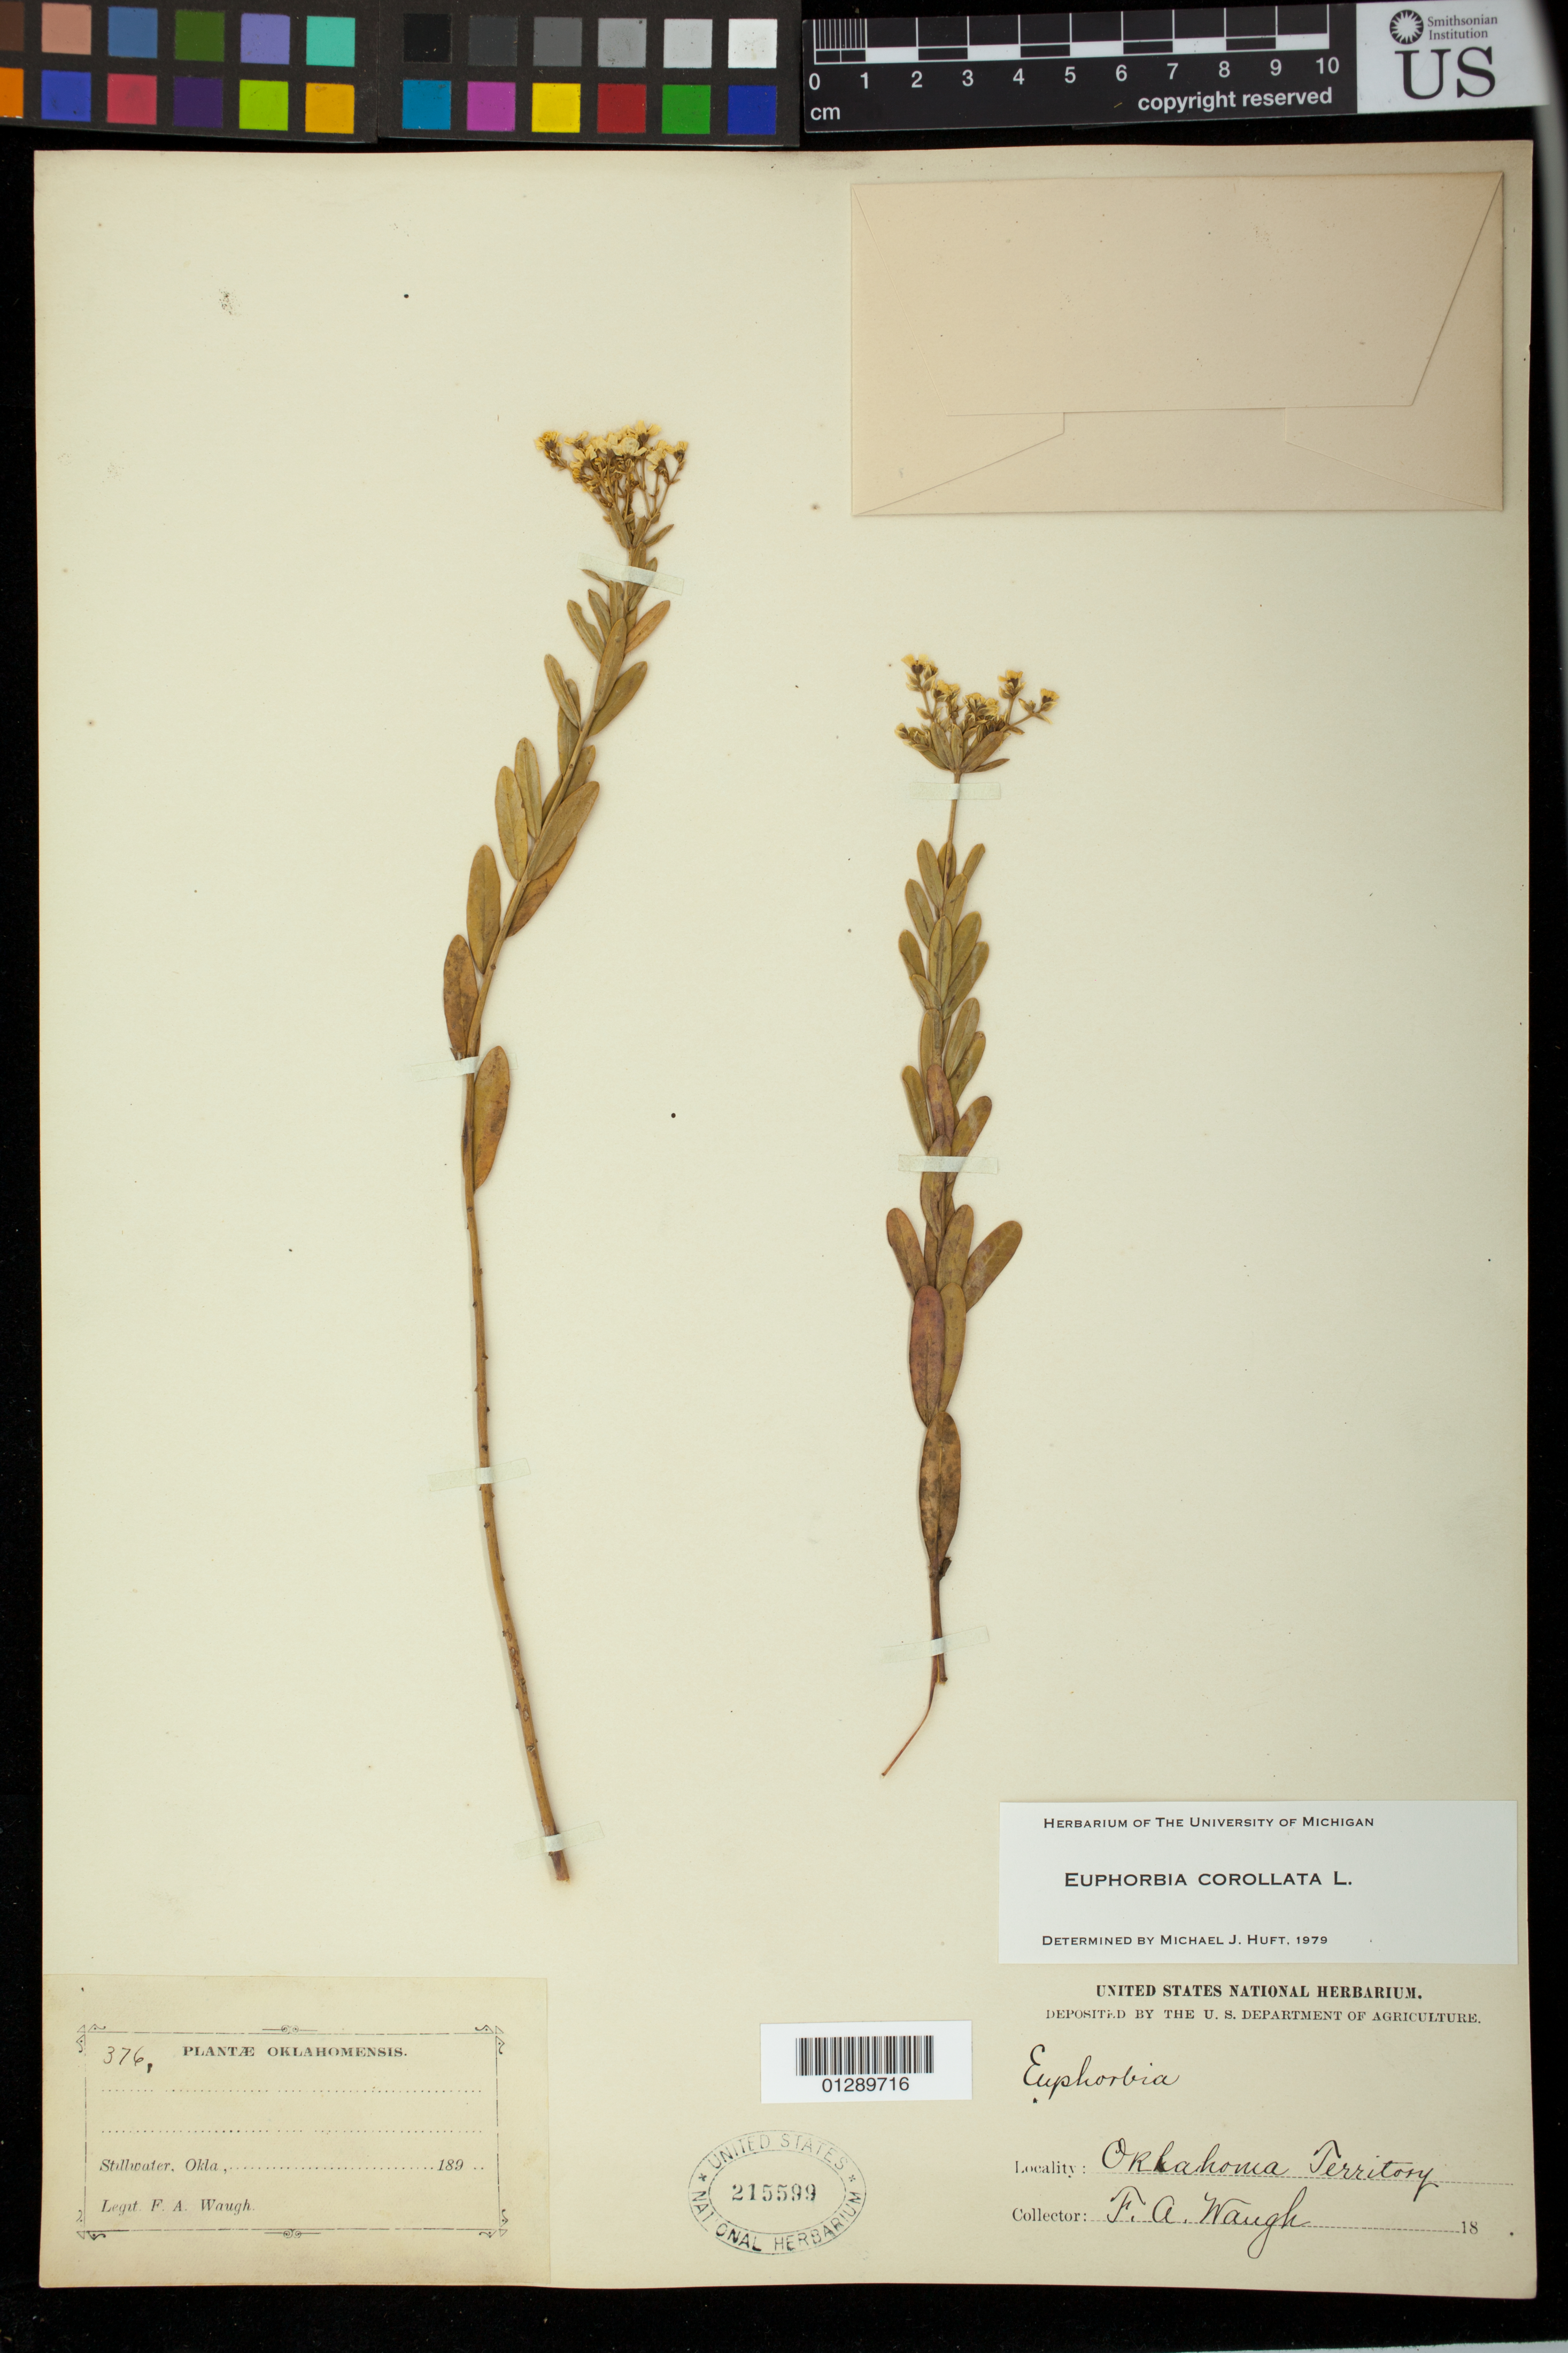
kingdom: Plantae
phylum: Tracheophyta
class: Magnoliopsida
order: Malpighiales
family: Euphorbiaceae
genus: Euphorbia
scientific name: Euphorbia corollata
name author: L.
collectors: F. Waugh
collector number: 376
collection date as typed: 189-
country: United States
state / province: Oklahoma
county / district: Payne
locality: Stillwater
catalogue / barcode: US 215599